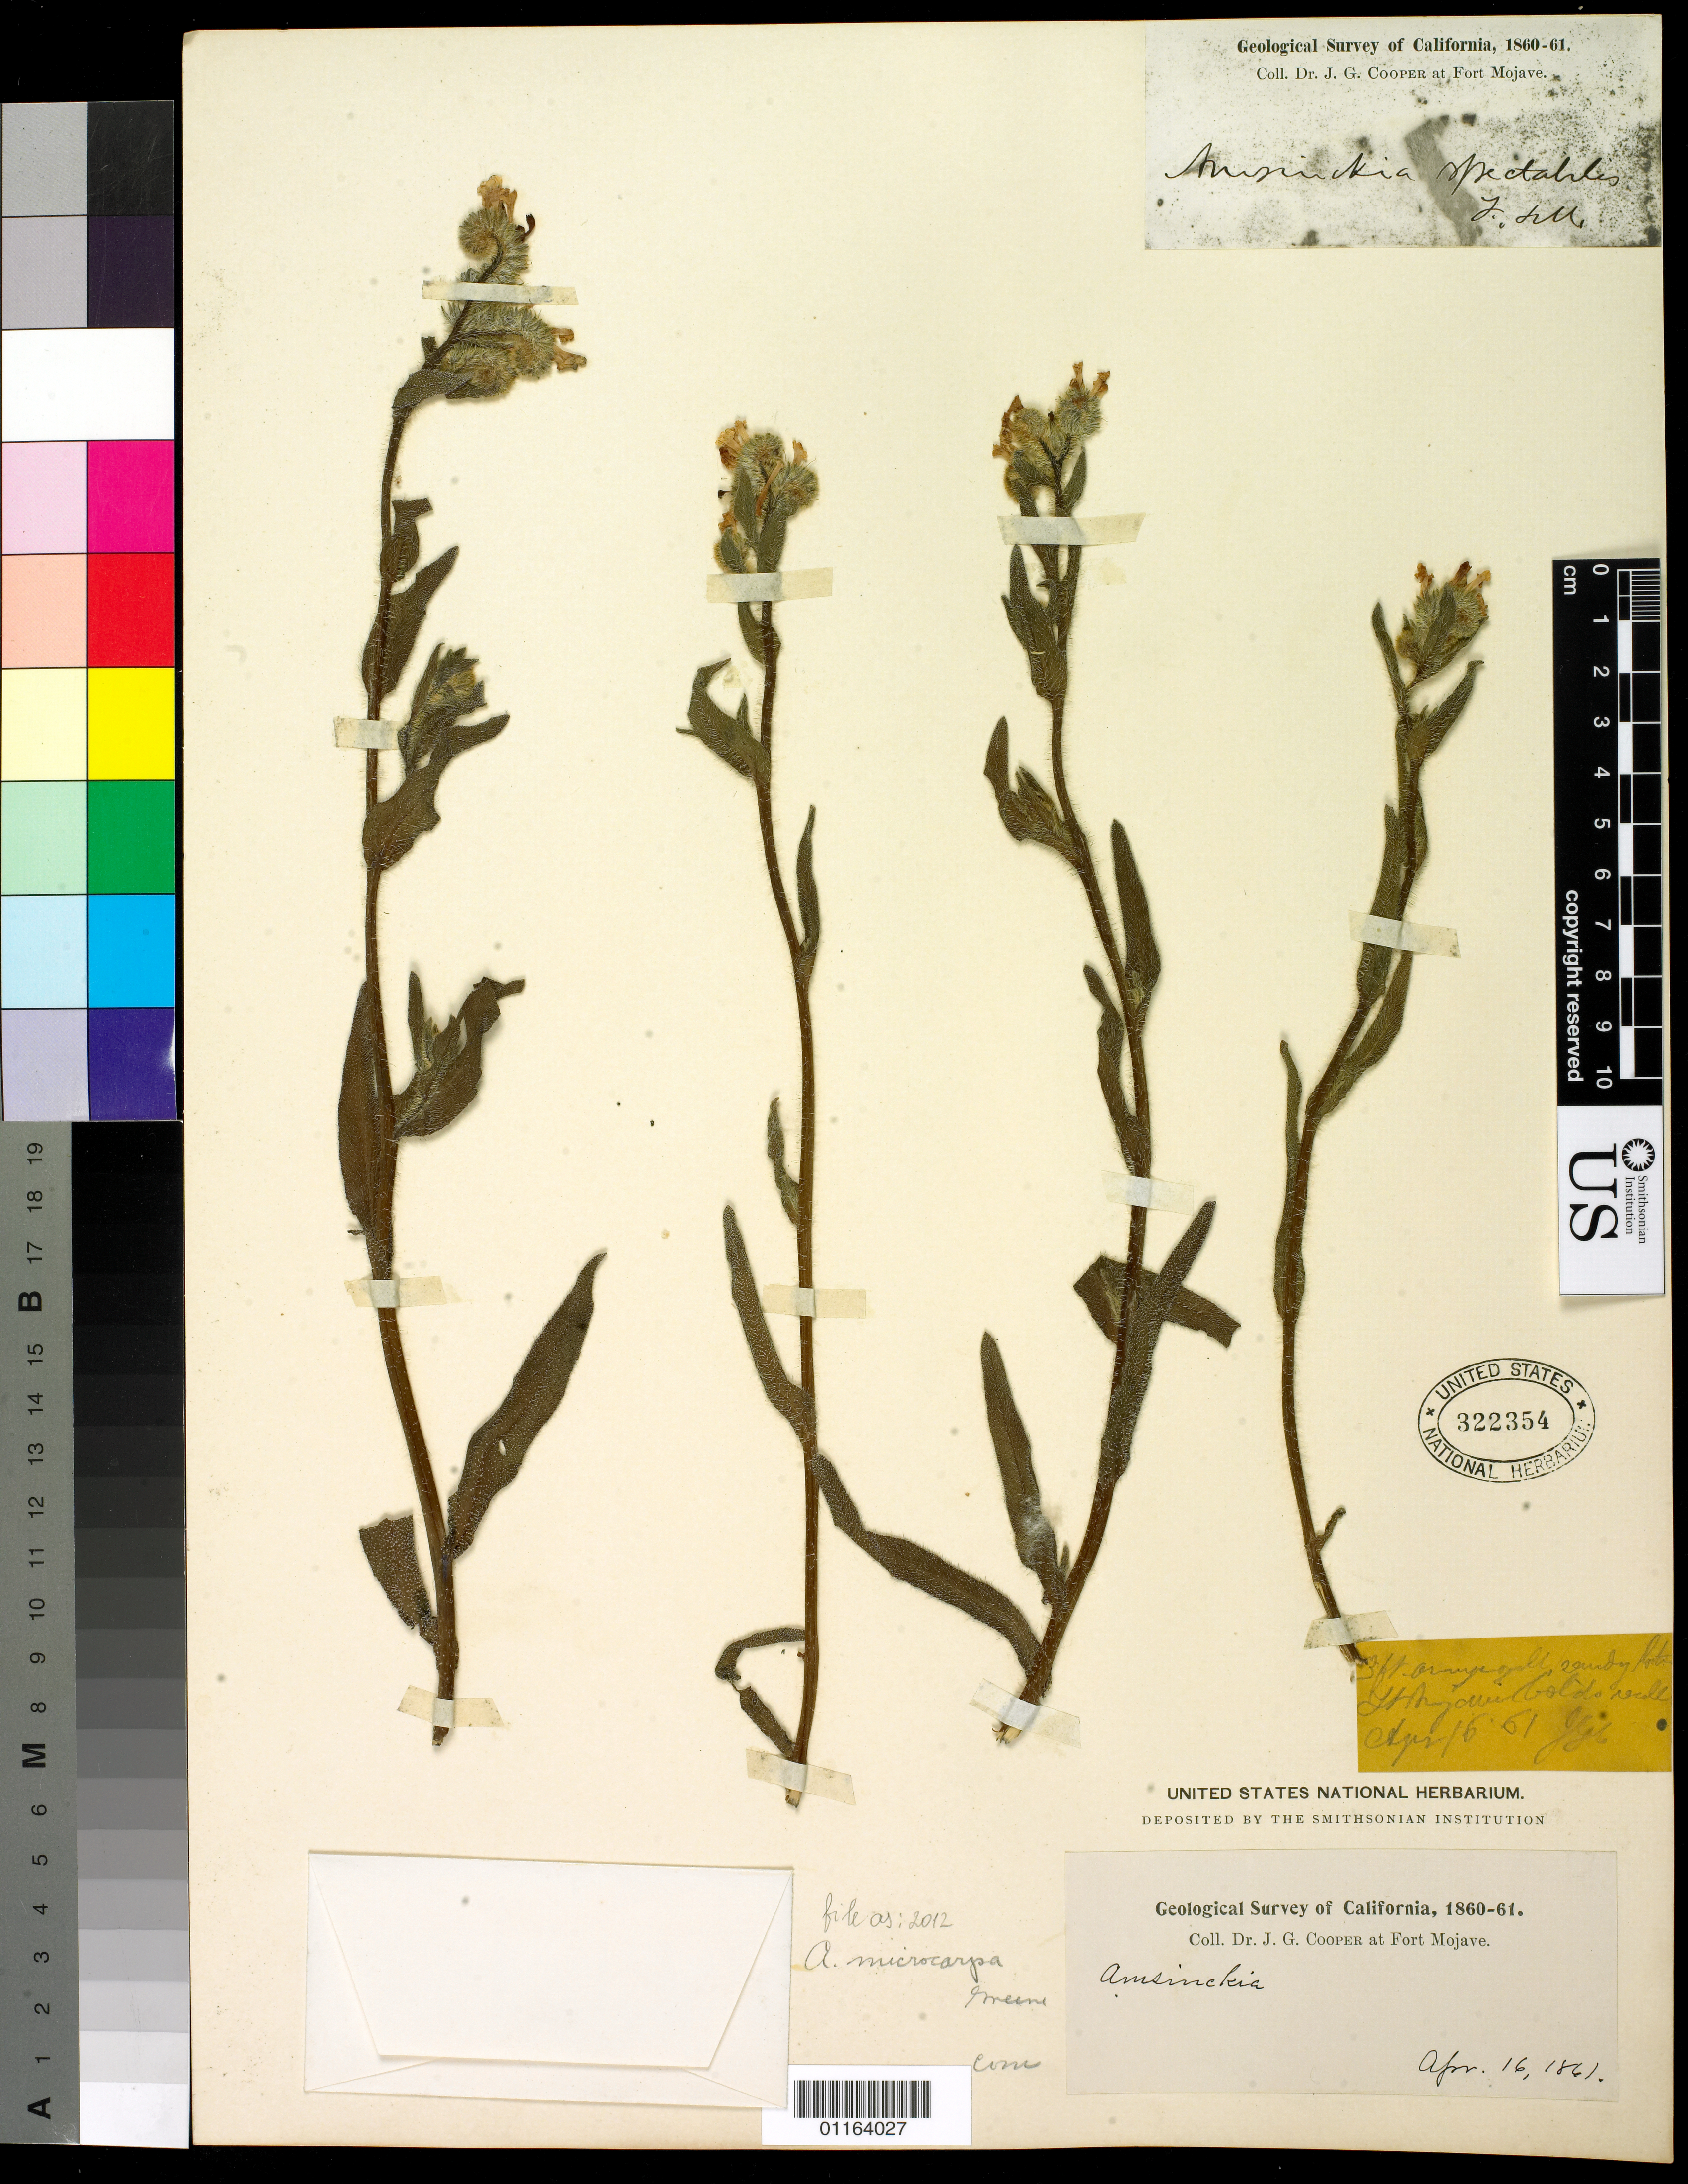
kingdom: Plantae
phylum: Tracheophyta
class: Magnoliopsida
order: Boraginales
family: Boraginaceae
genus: Amsinckia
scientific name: Amsinckia microcarpa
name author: Greene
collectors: J. G. Cooper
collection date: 1861-04-16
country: United States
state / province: California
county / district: San Bernardino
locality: Fort Mojave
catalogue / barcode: US 322354